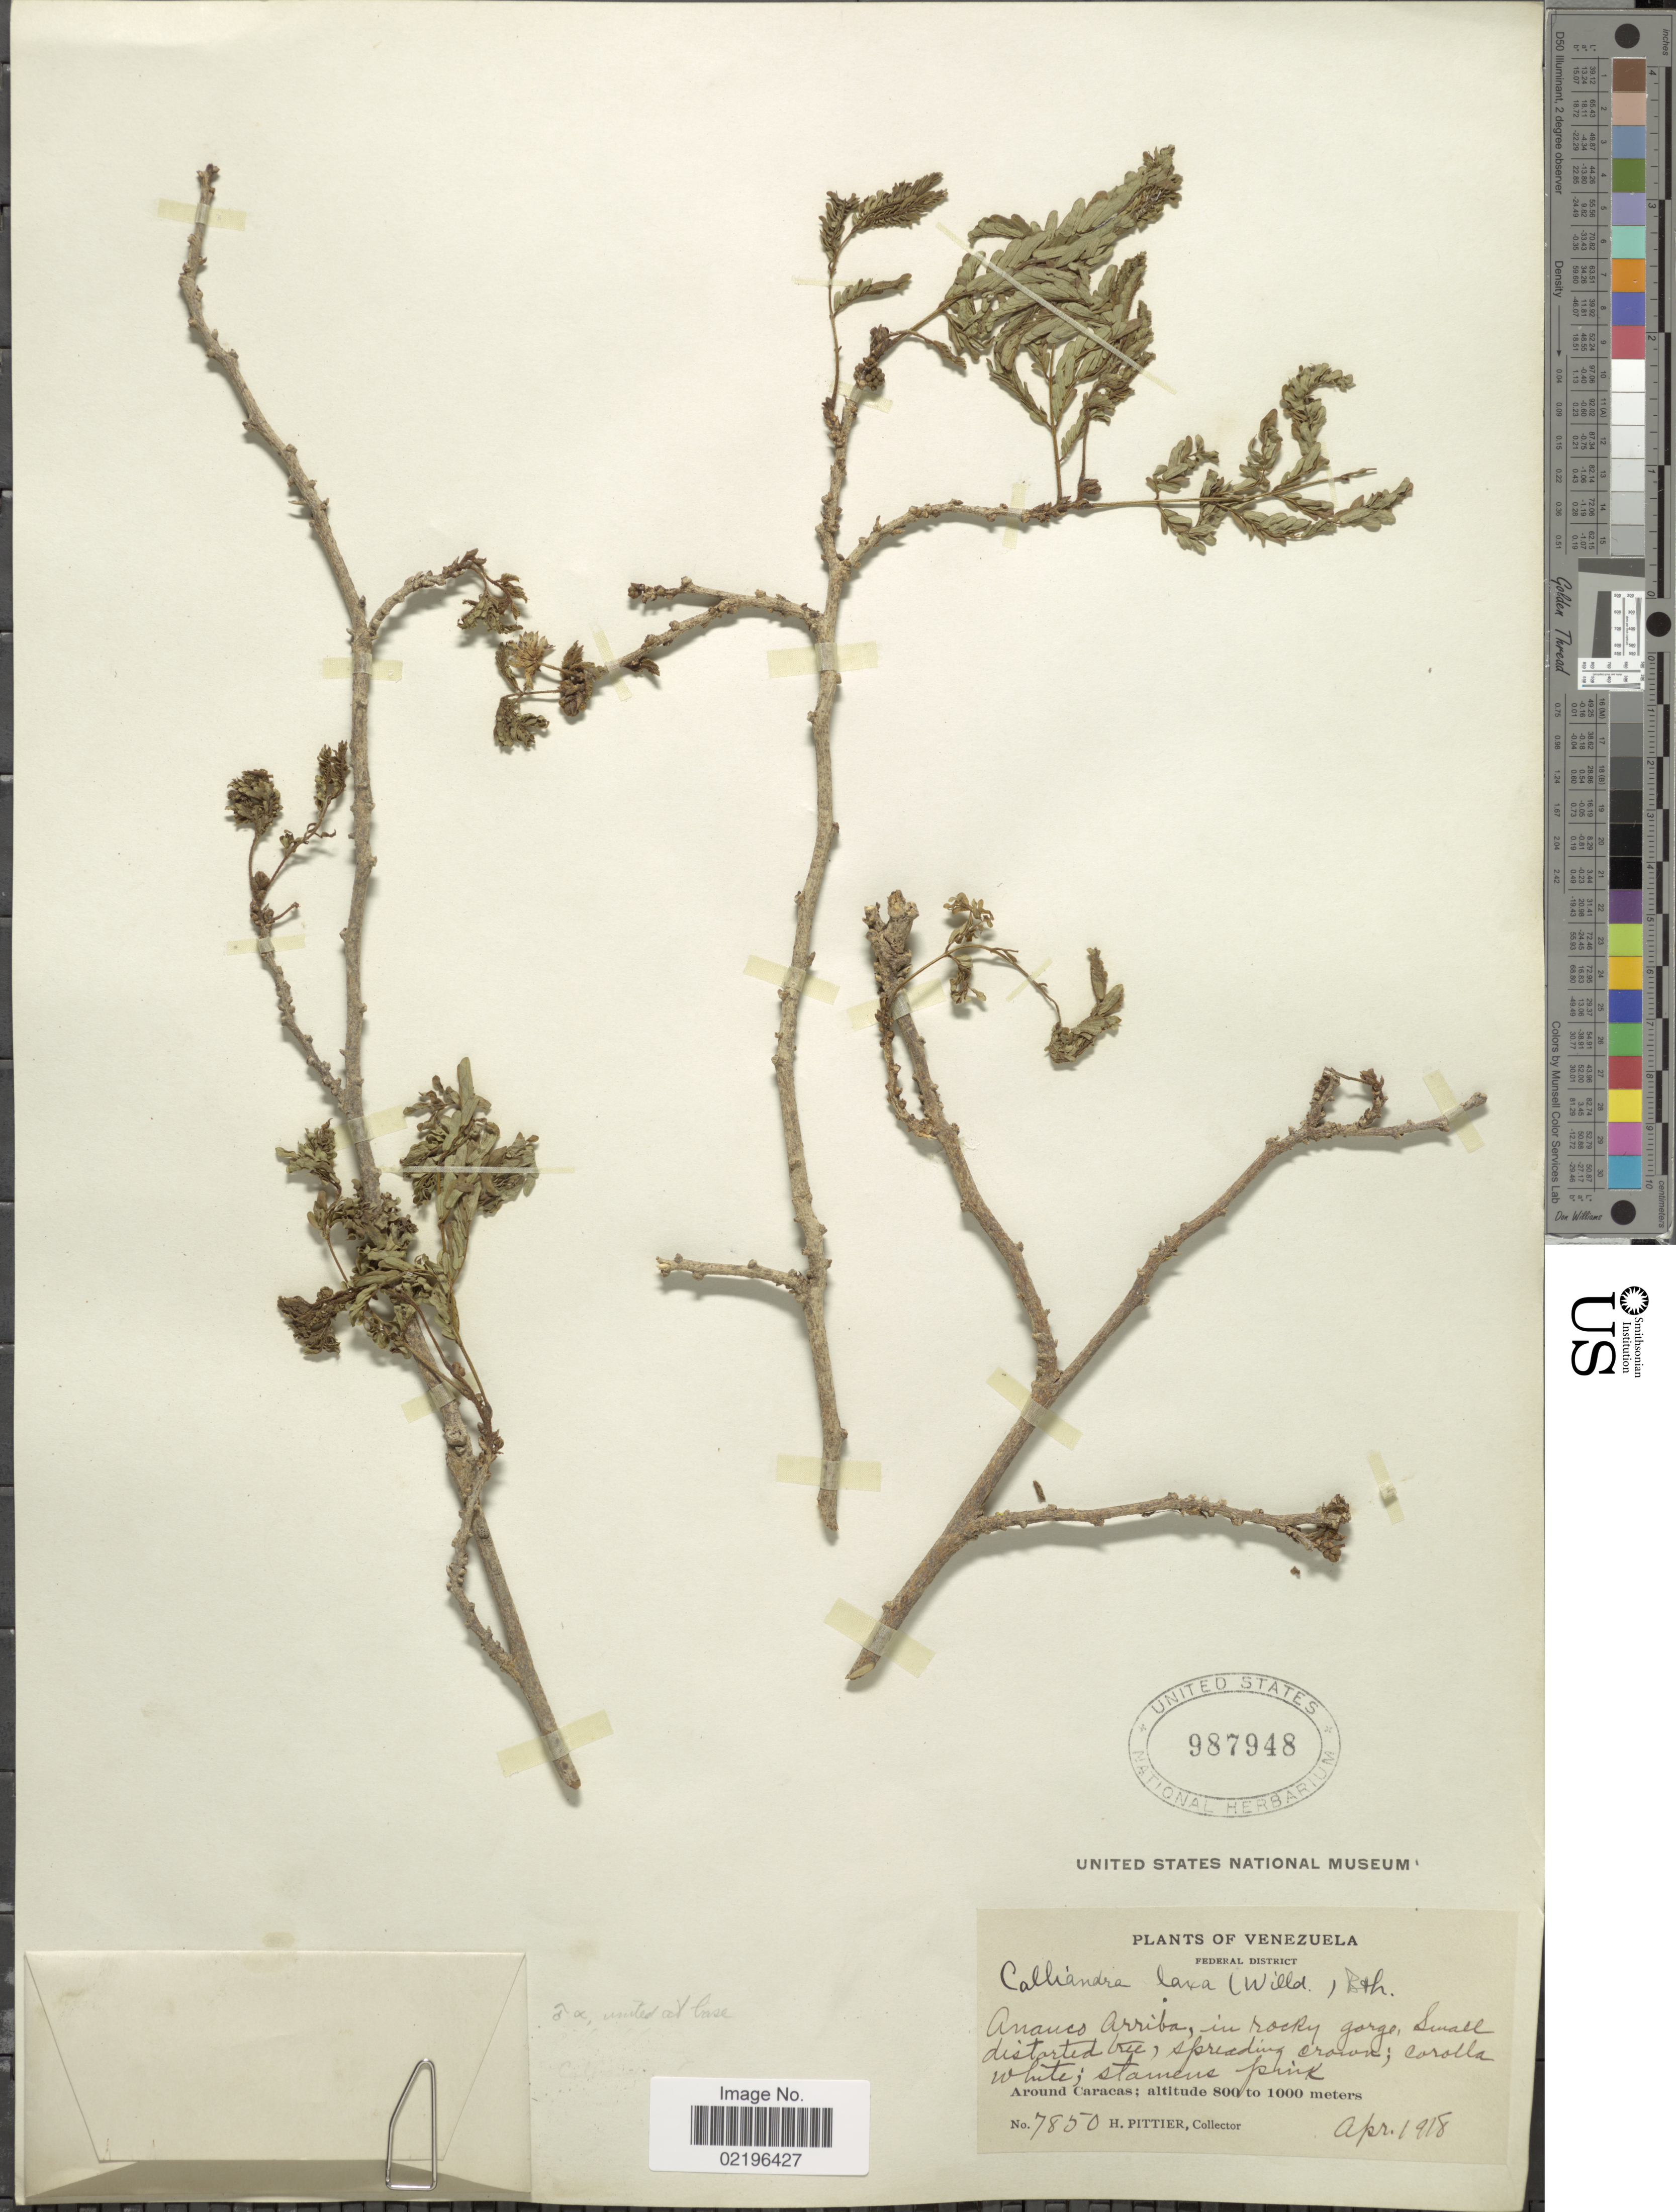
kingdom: Plantae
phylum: Tracheophyta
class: Magnoliopsida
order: Fabales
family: Fabaceae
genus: Calliandra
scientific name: Calliandra laxa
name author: (Willd.) Benth.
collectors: H. F. Pittier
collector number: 7850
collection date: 1918-04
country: Venezuela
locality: Federal District, Ananco Arriba. Around Caracas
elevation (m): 800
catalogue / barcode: US 987948